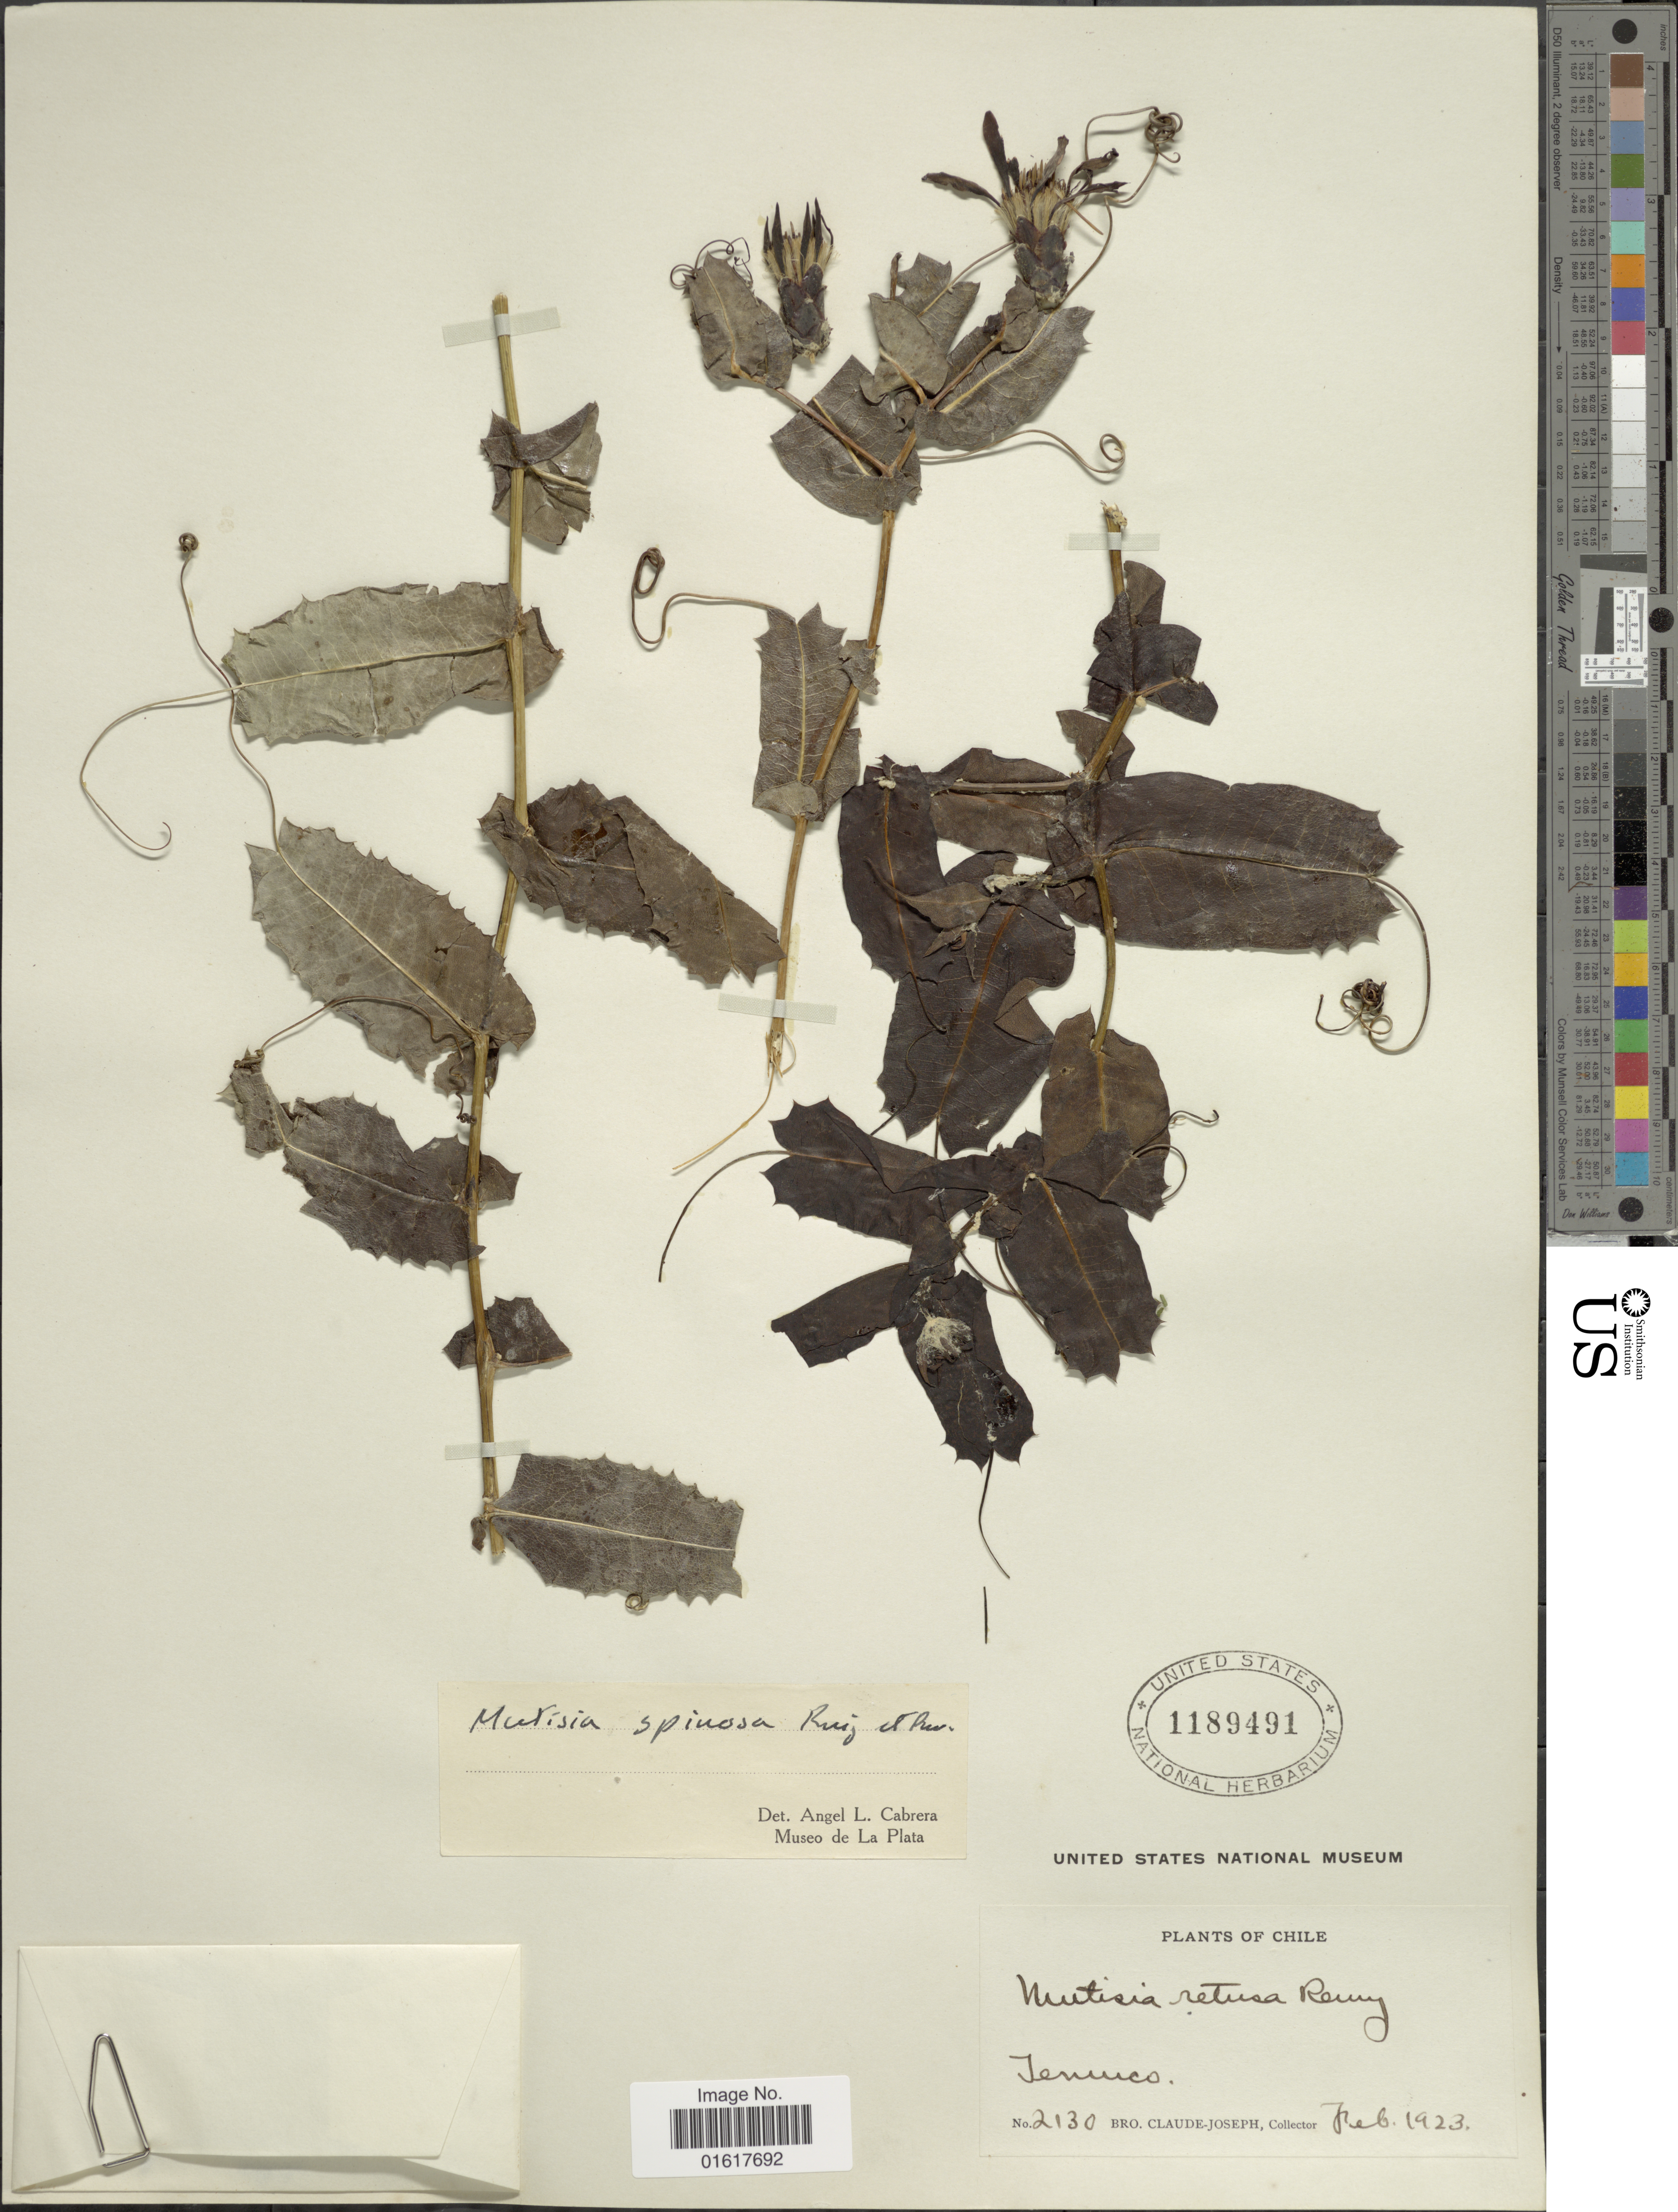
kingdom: Plantae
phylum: Tracheophyta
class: Magnoliopsida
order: Asterales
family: Asteraceae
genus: Mutisia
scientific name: Mutisia spinosa var. spinosa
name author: Ruiz & Pav.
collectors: Bro. Claude-Joseph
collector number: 2130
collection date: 1923-02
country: Chile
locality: Tenuco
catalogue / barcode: US 1189491